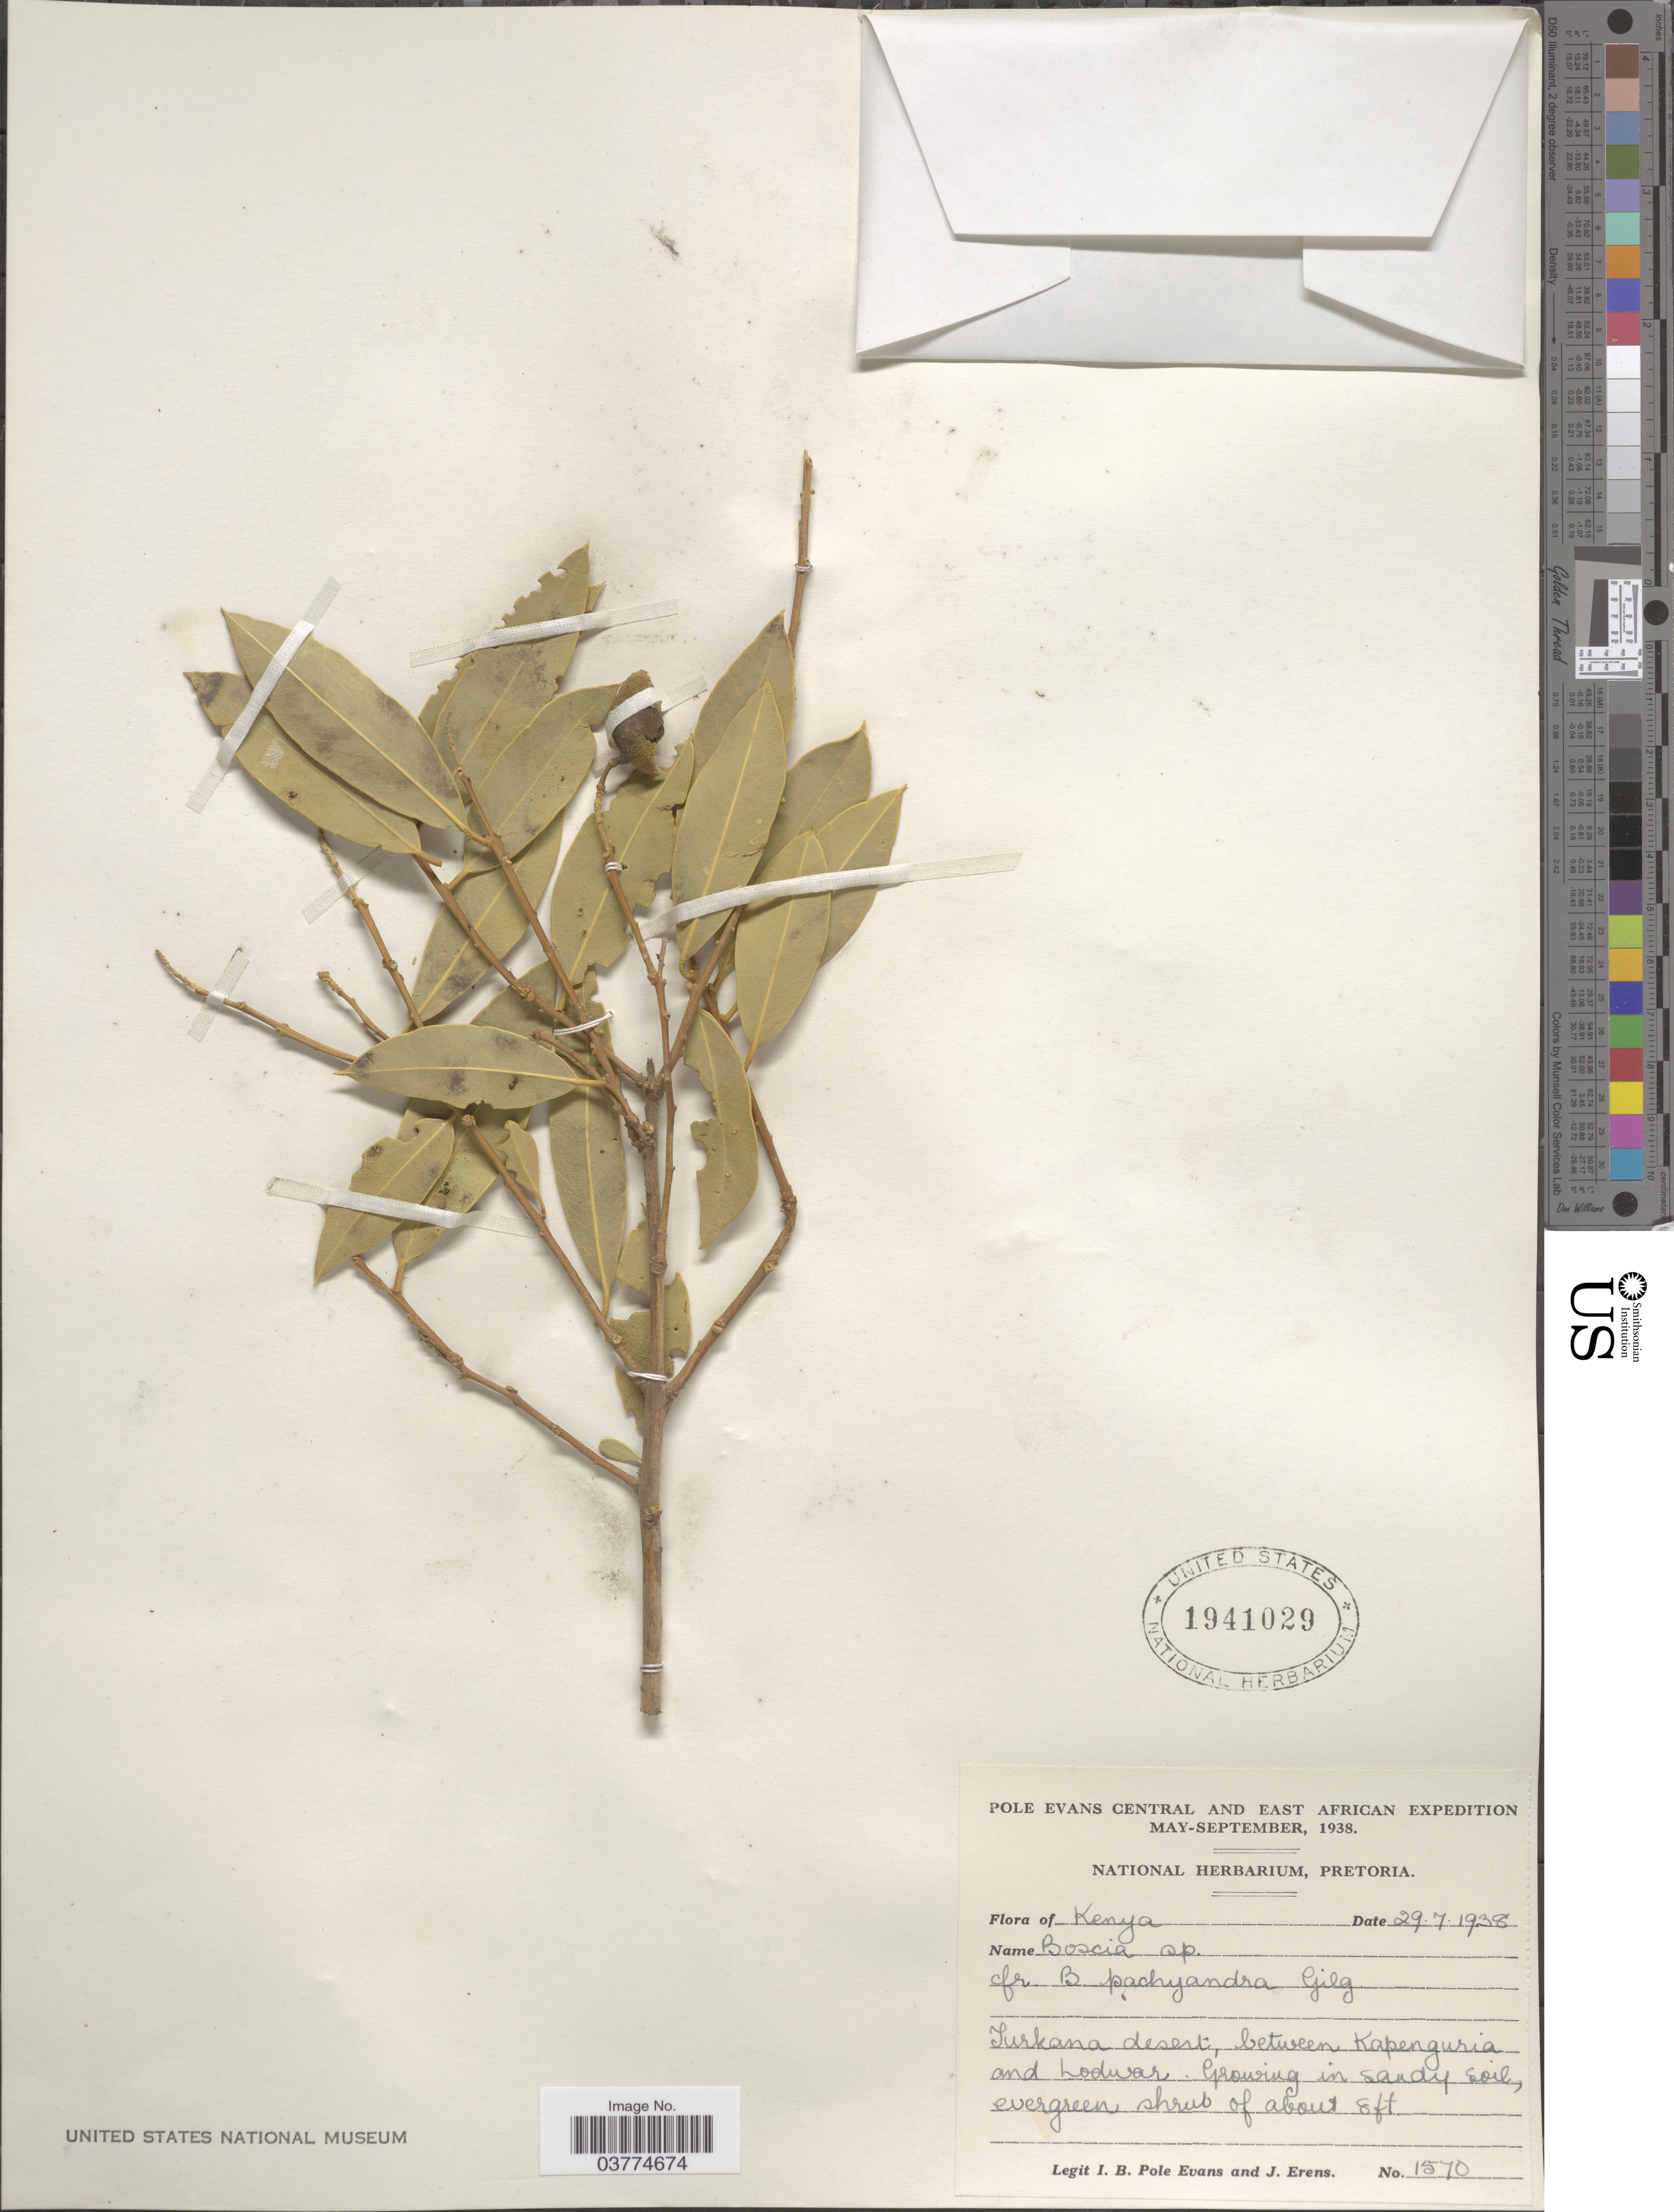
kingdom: Plantae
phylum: Tracheophyta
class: Magnoliopsida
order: Brassicales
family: Capparaceae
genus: Boscia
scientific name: Boscia sp.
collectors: I. B. Pole-Evans & J. Erens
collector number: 1570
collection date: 1938-07-29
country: Kenya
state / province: Turkana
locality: Central and East African.? Turkana desert, between Kapenguria and Lodwar.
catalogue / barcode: US 1941029